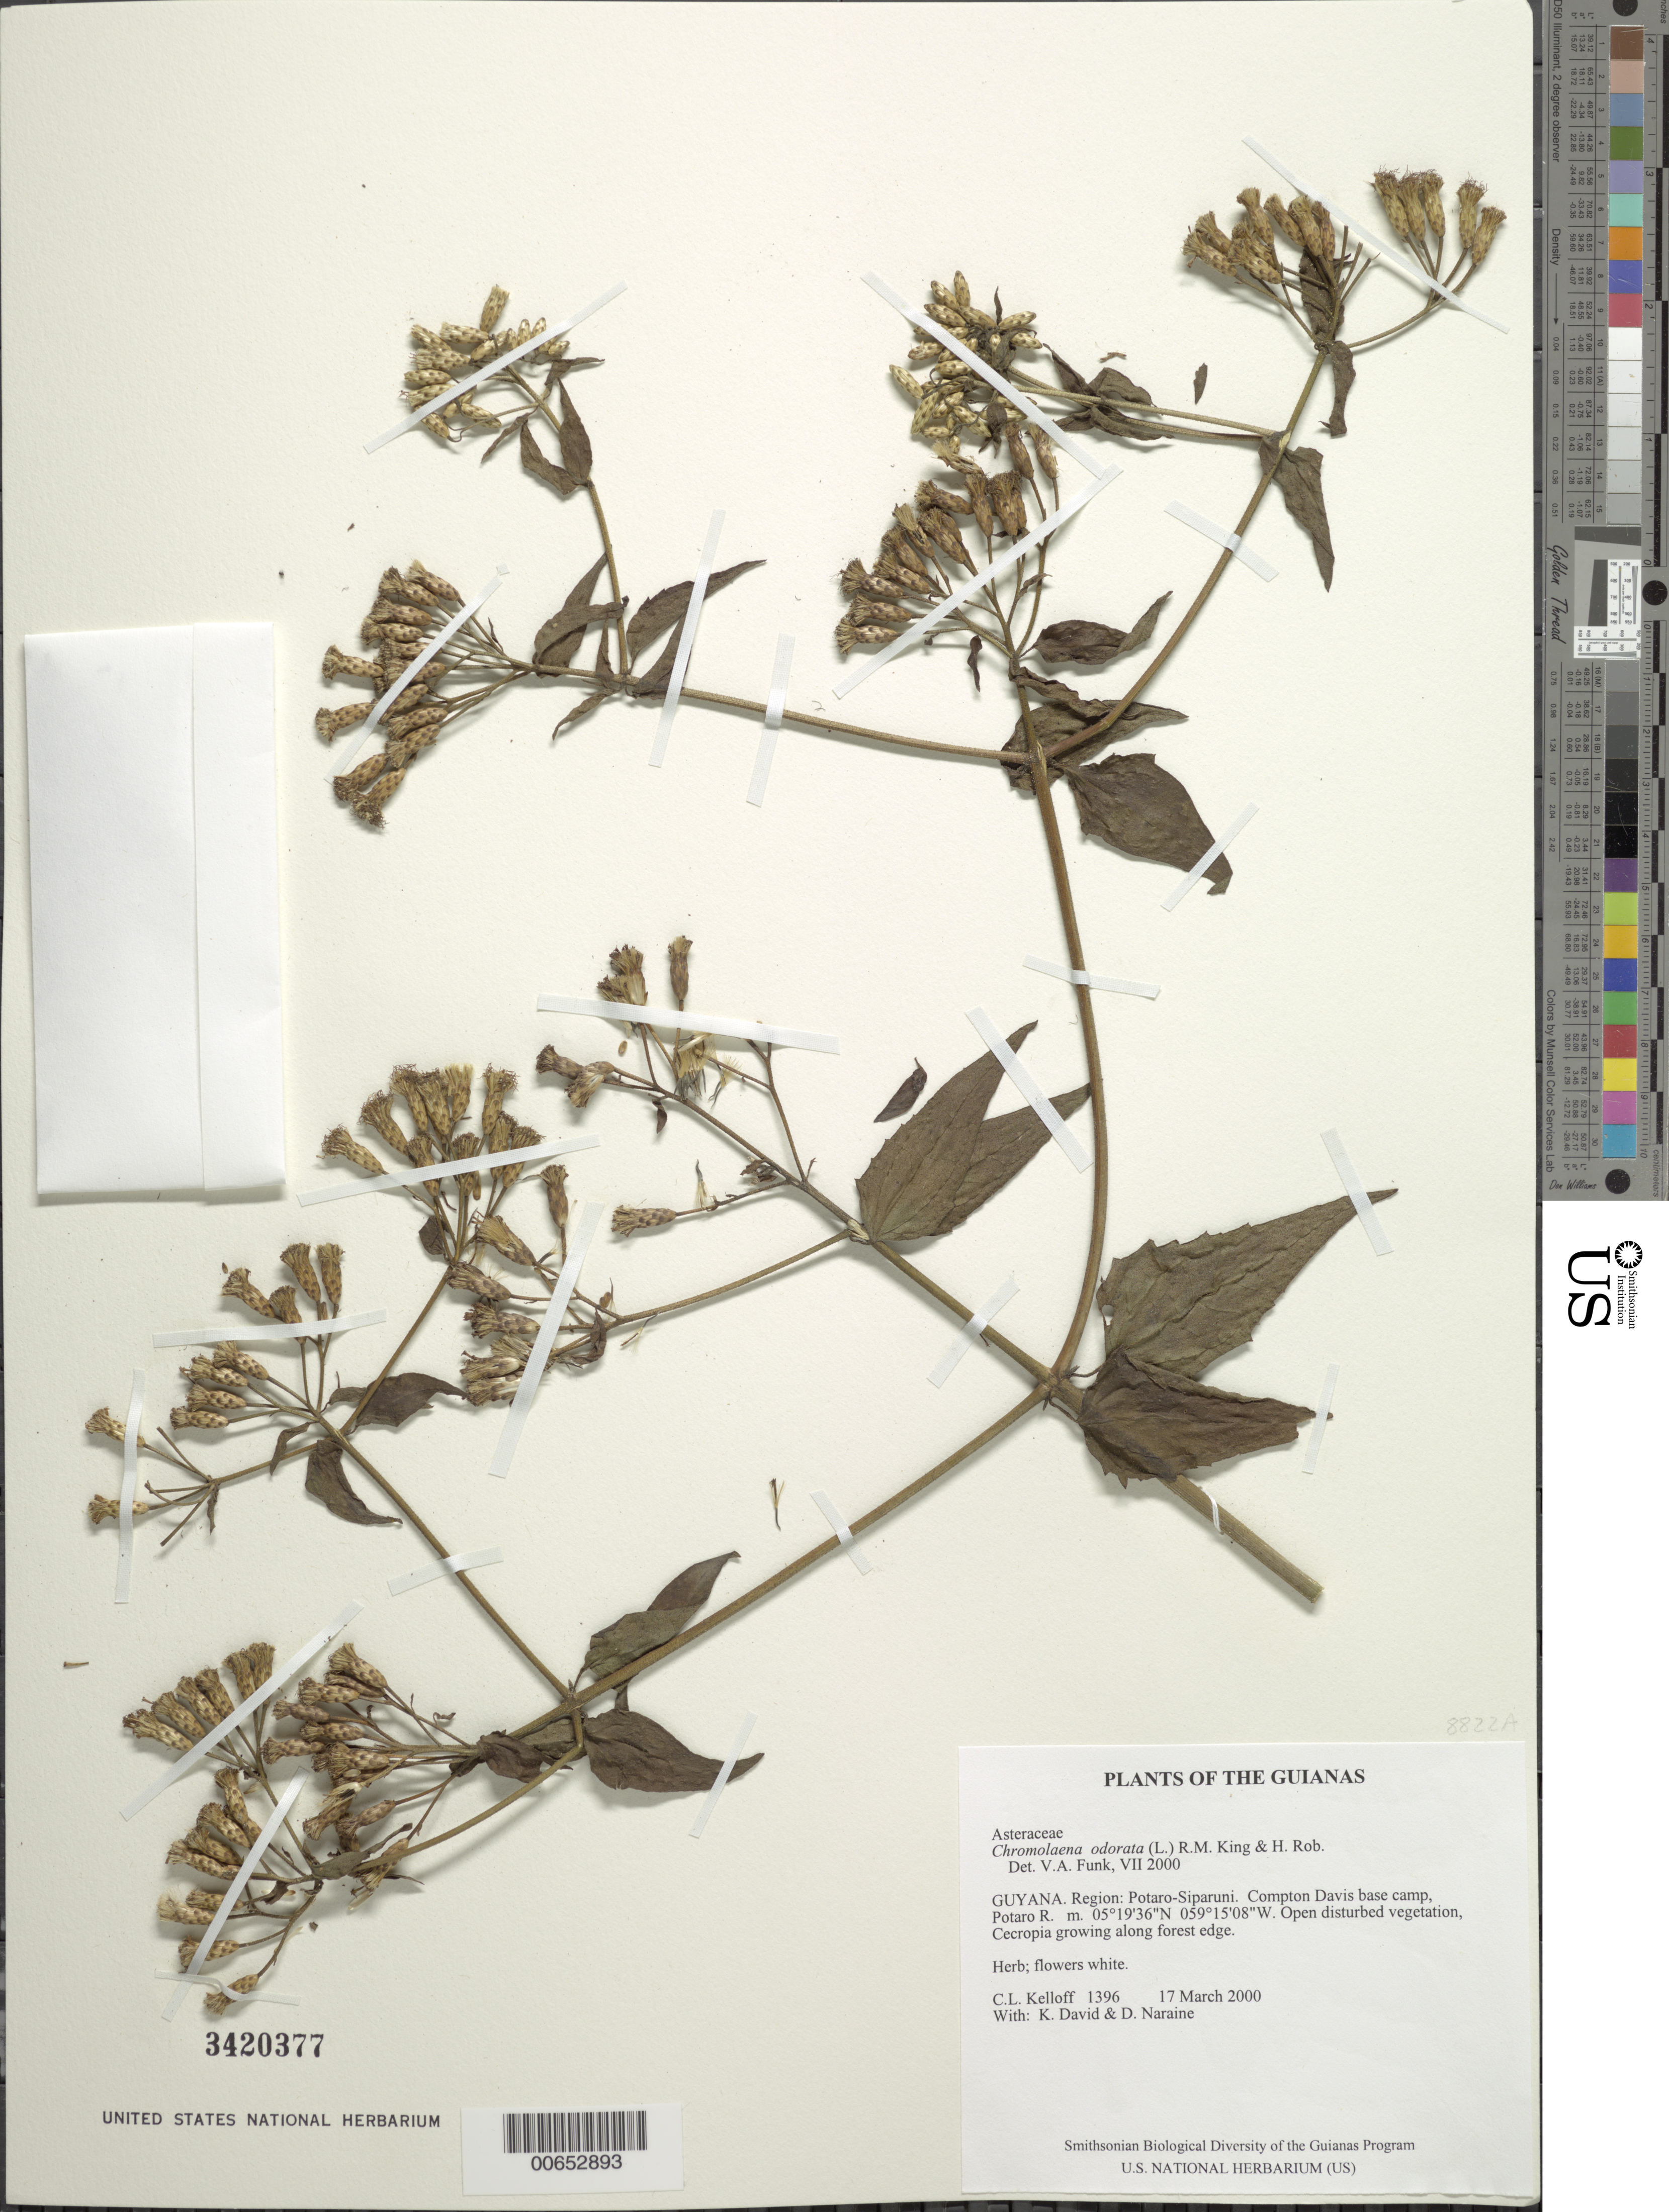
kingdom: Plantae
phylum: Tracheophyta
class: Magnoliopsida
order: Asterales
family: Asteraceae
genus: Chromolaena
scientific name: Chromolaena odorata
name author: (L.) R.M. King & H. Rob.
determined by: Funk, Vicki A., (BOT), Smithsonian Institution - National Museum of Natural History (UNITED STATES)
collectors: C. L. Kelloff, K. David & D. Naraine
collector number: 1396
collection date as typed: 17 March 2000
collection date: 2000-03-17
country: Guyana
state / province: Potaro-Siparuni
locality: Compton Davis base camp, Potaro R.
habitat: Open disturbed vegetation, Cecropia growing along forest edge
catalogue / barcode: US 3420377